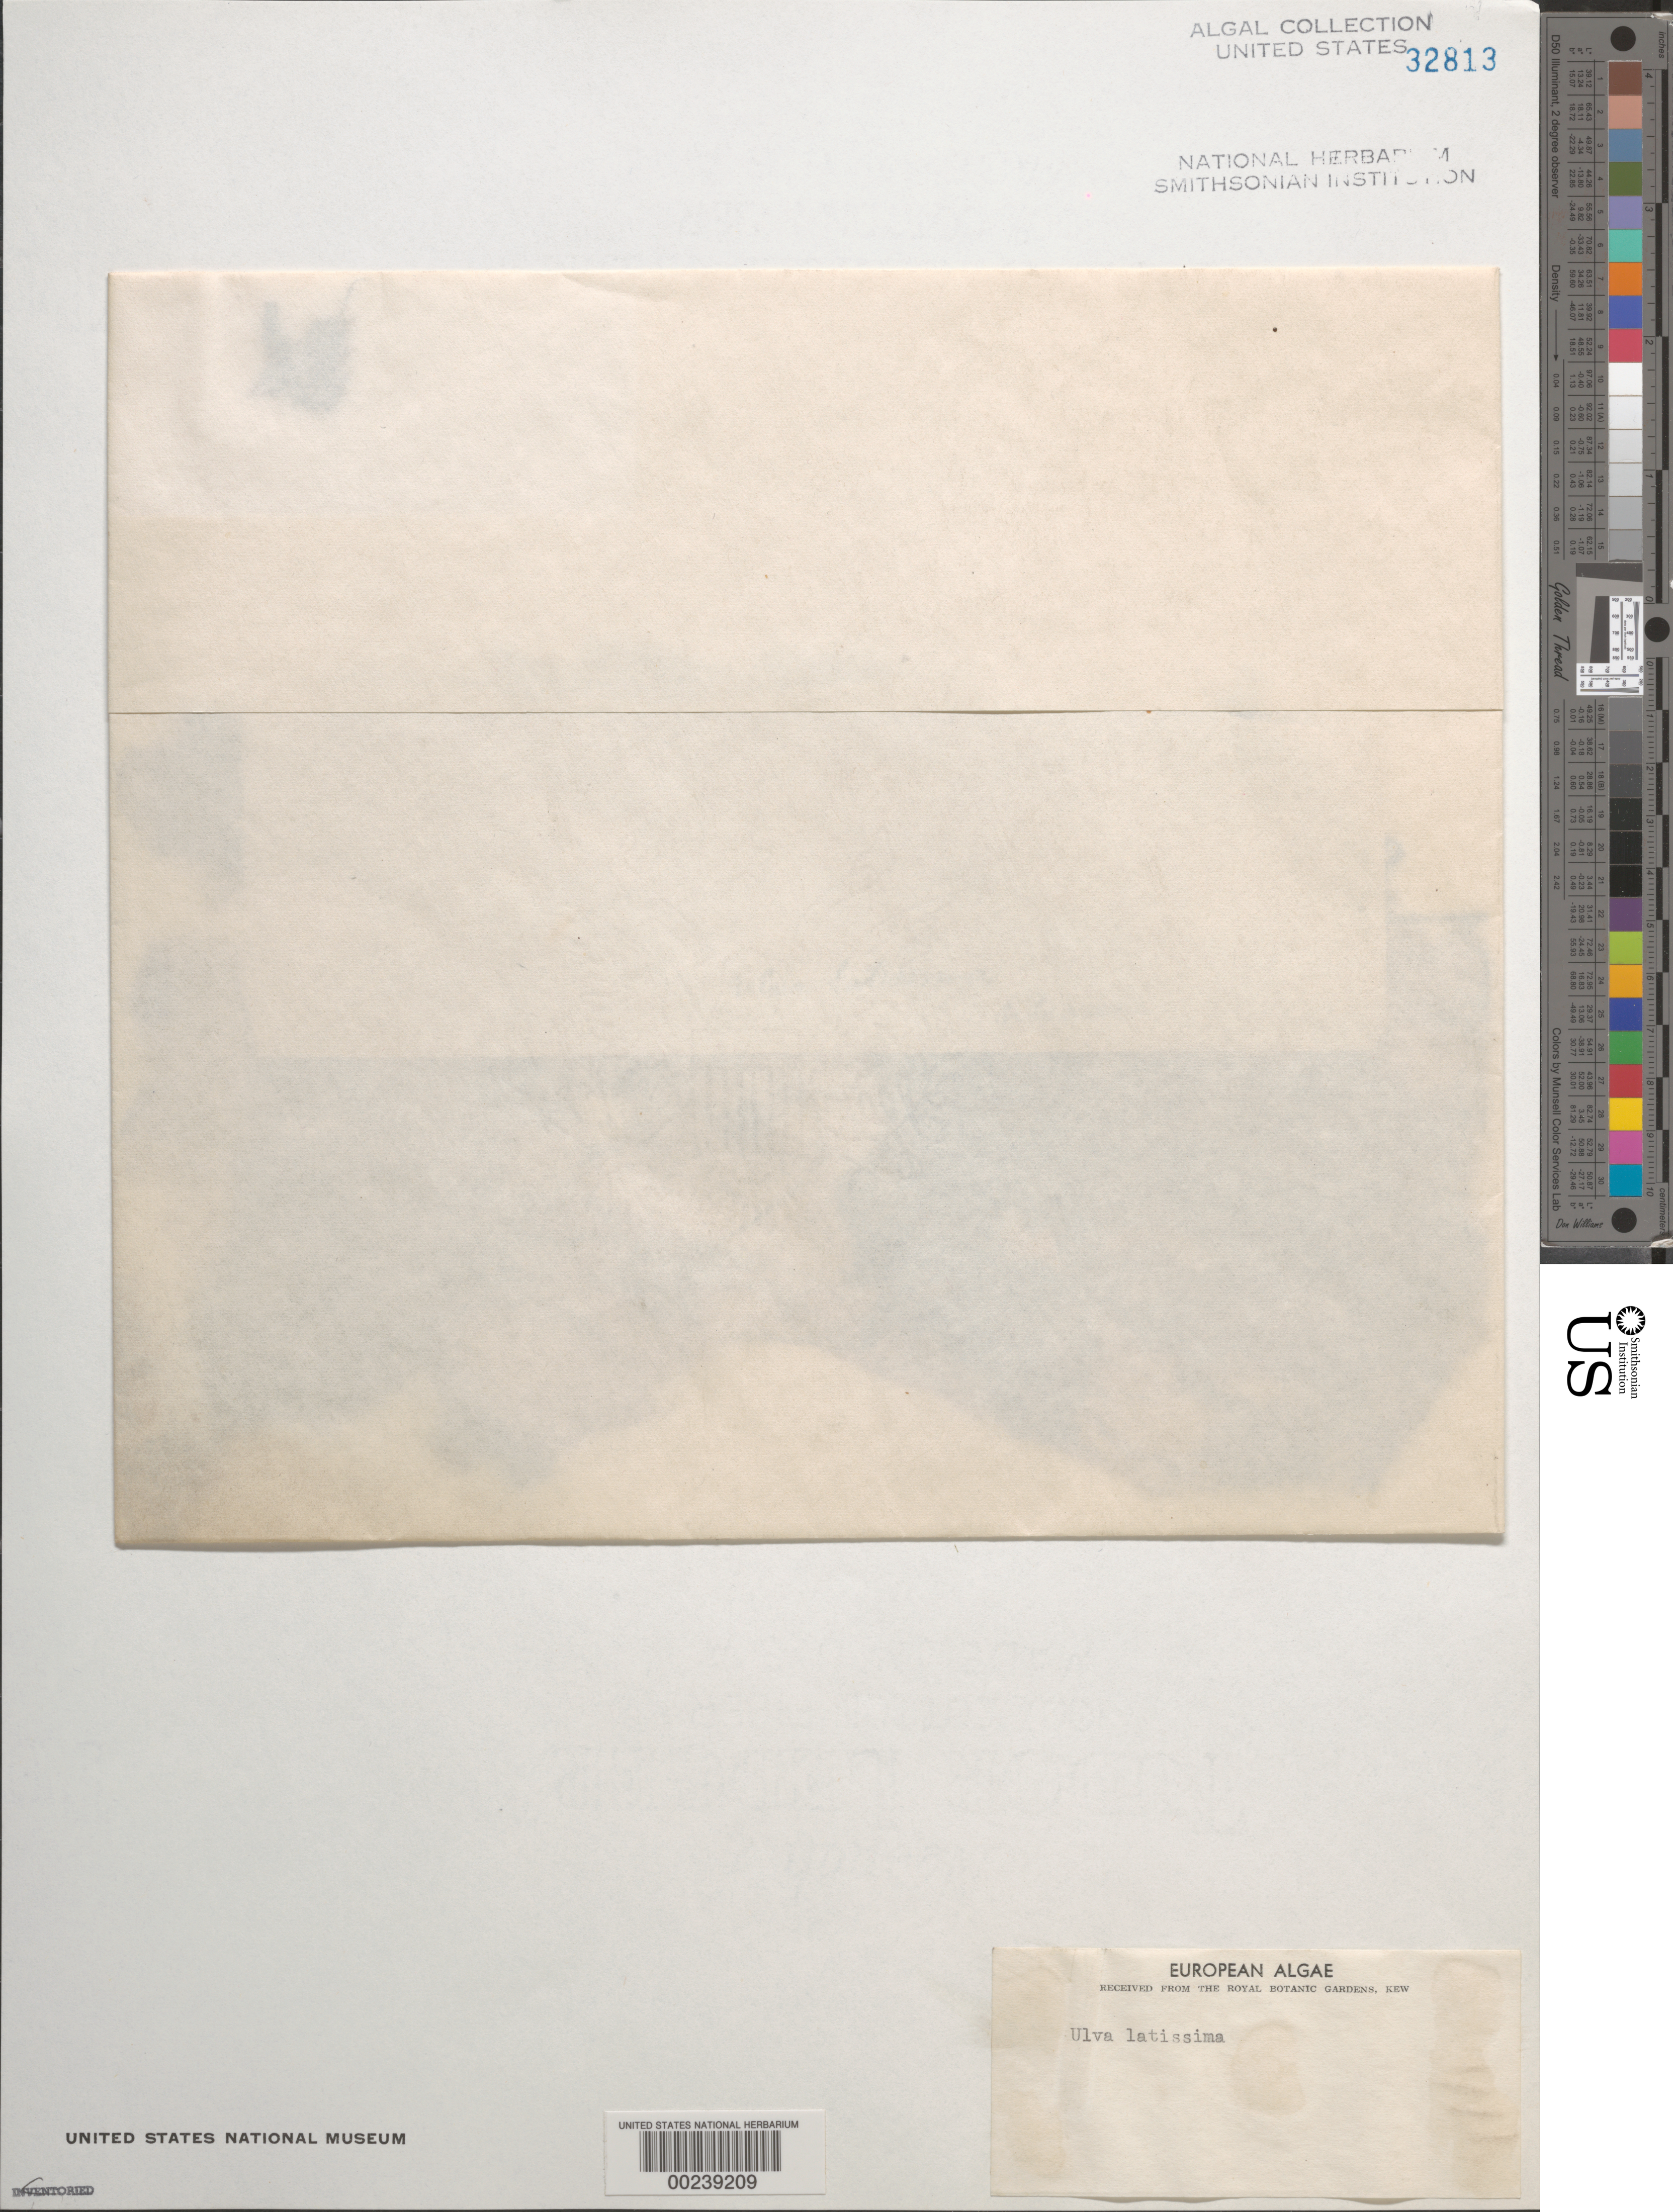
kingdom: Chromista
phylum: Ochrophyta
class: Phaeophyceae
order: Laminariales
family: Laminariaceae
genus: Saccharina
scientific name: Saccharina latissima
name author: C.E. Lane et al.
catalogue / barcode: US 32813